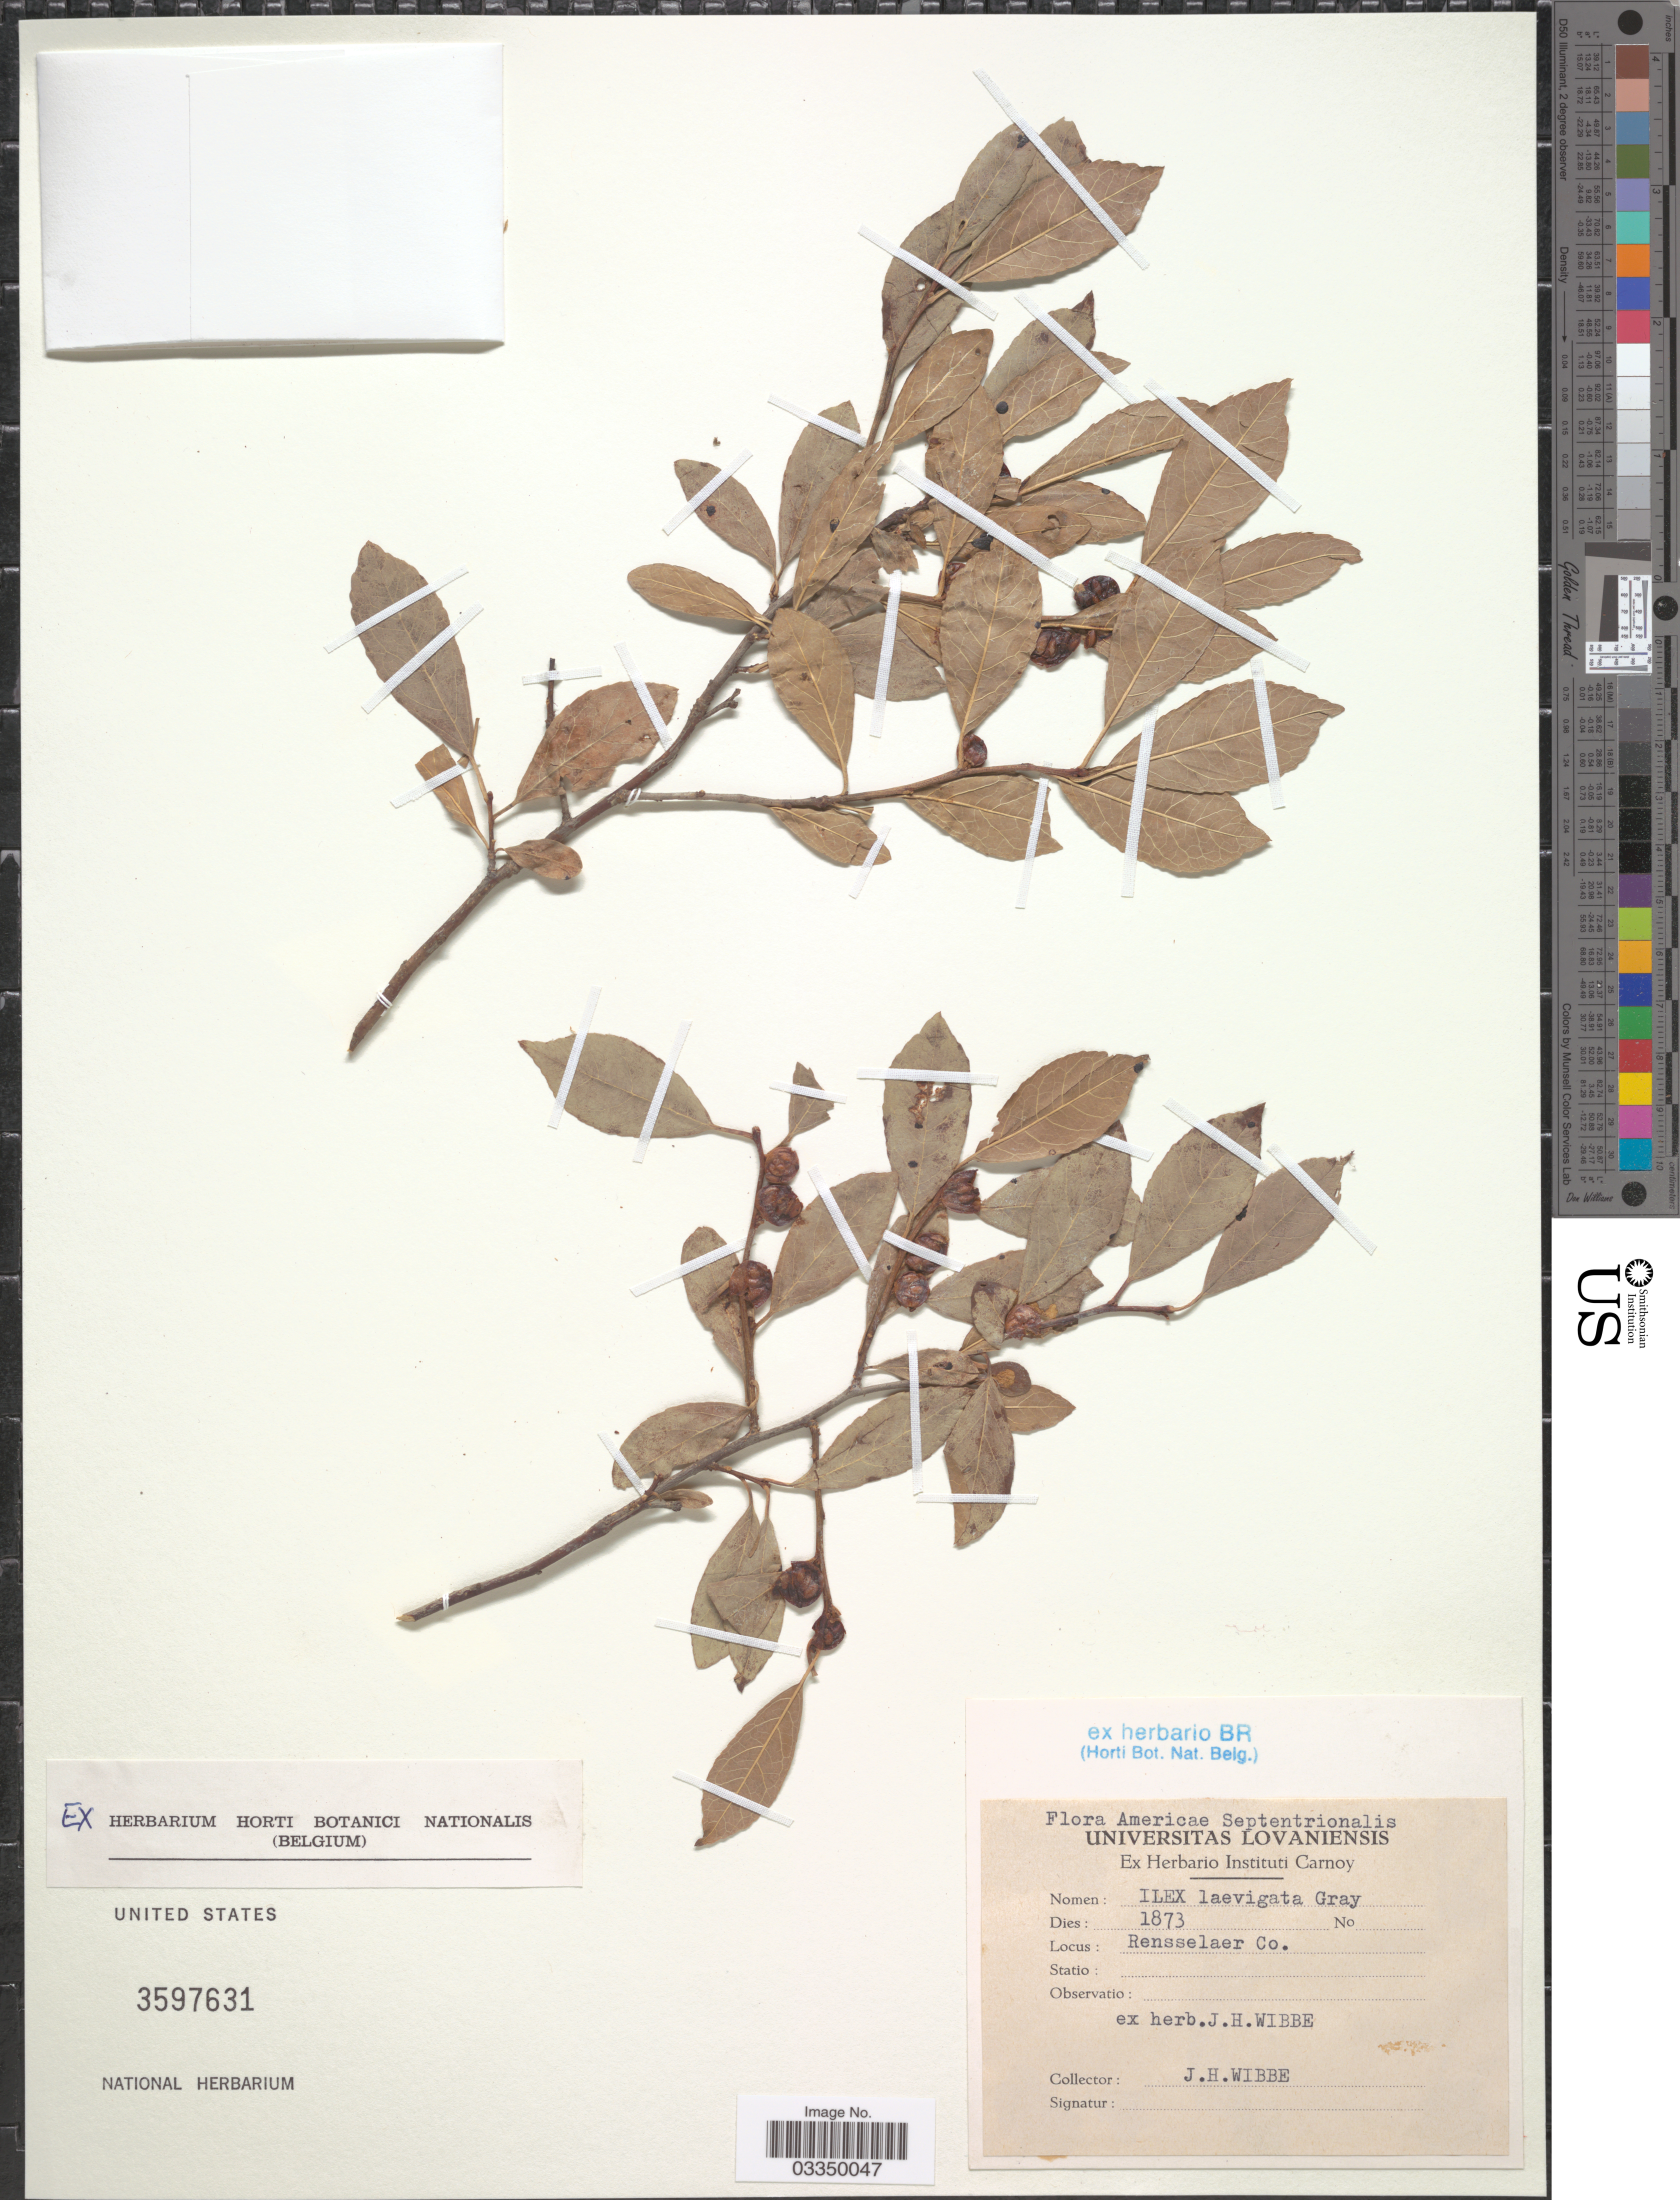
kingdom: Plantae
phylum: Tracheophyta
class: Magnoliopsida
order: Aquifoliales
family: Aquifoliaceae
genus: Ilex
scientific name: Ilex laevigata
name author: (Pursh) A. Gray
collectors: J. Wibbe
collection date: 1873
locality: Americae Septentrionalis. Rensselaer Co.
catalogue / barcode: US 3597631